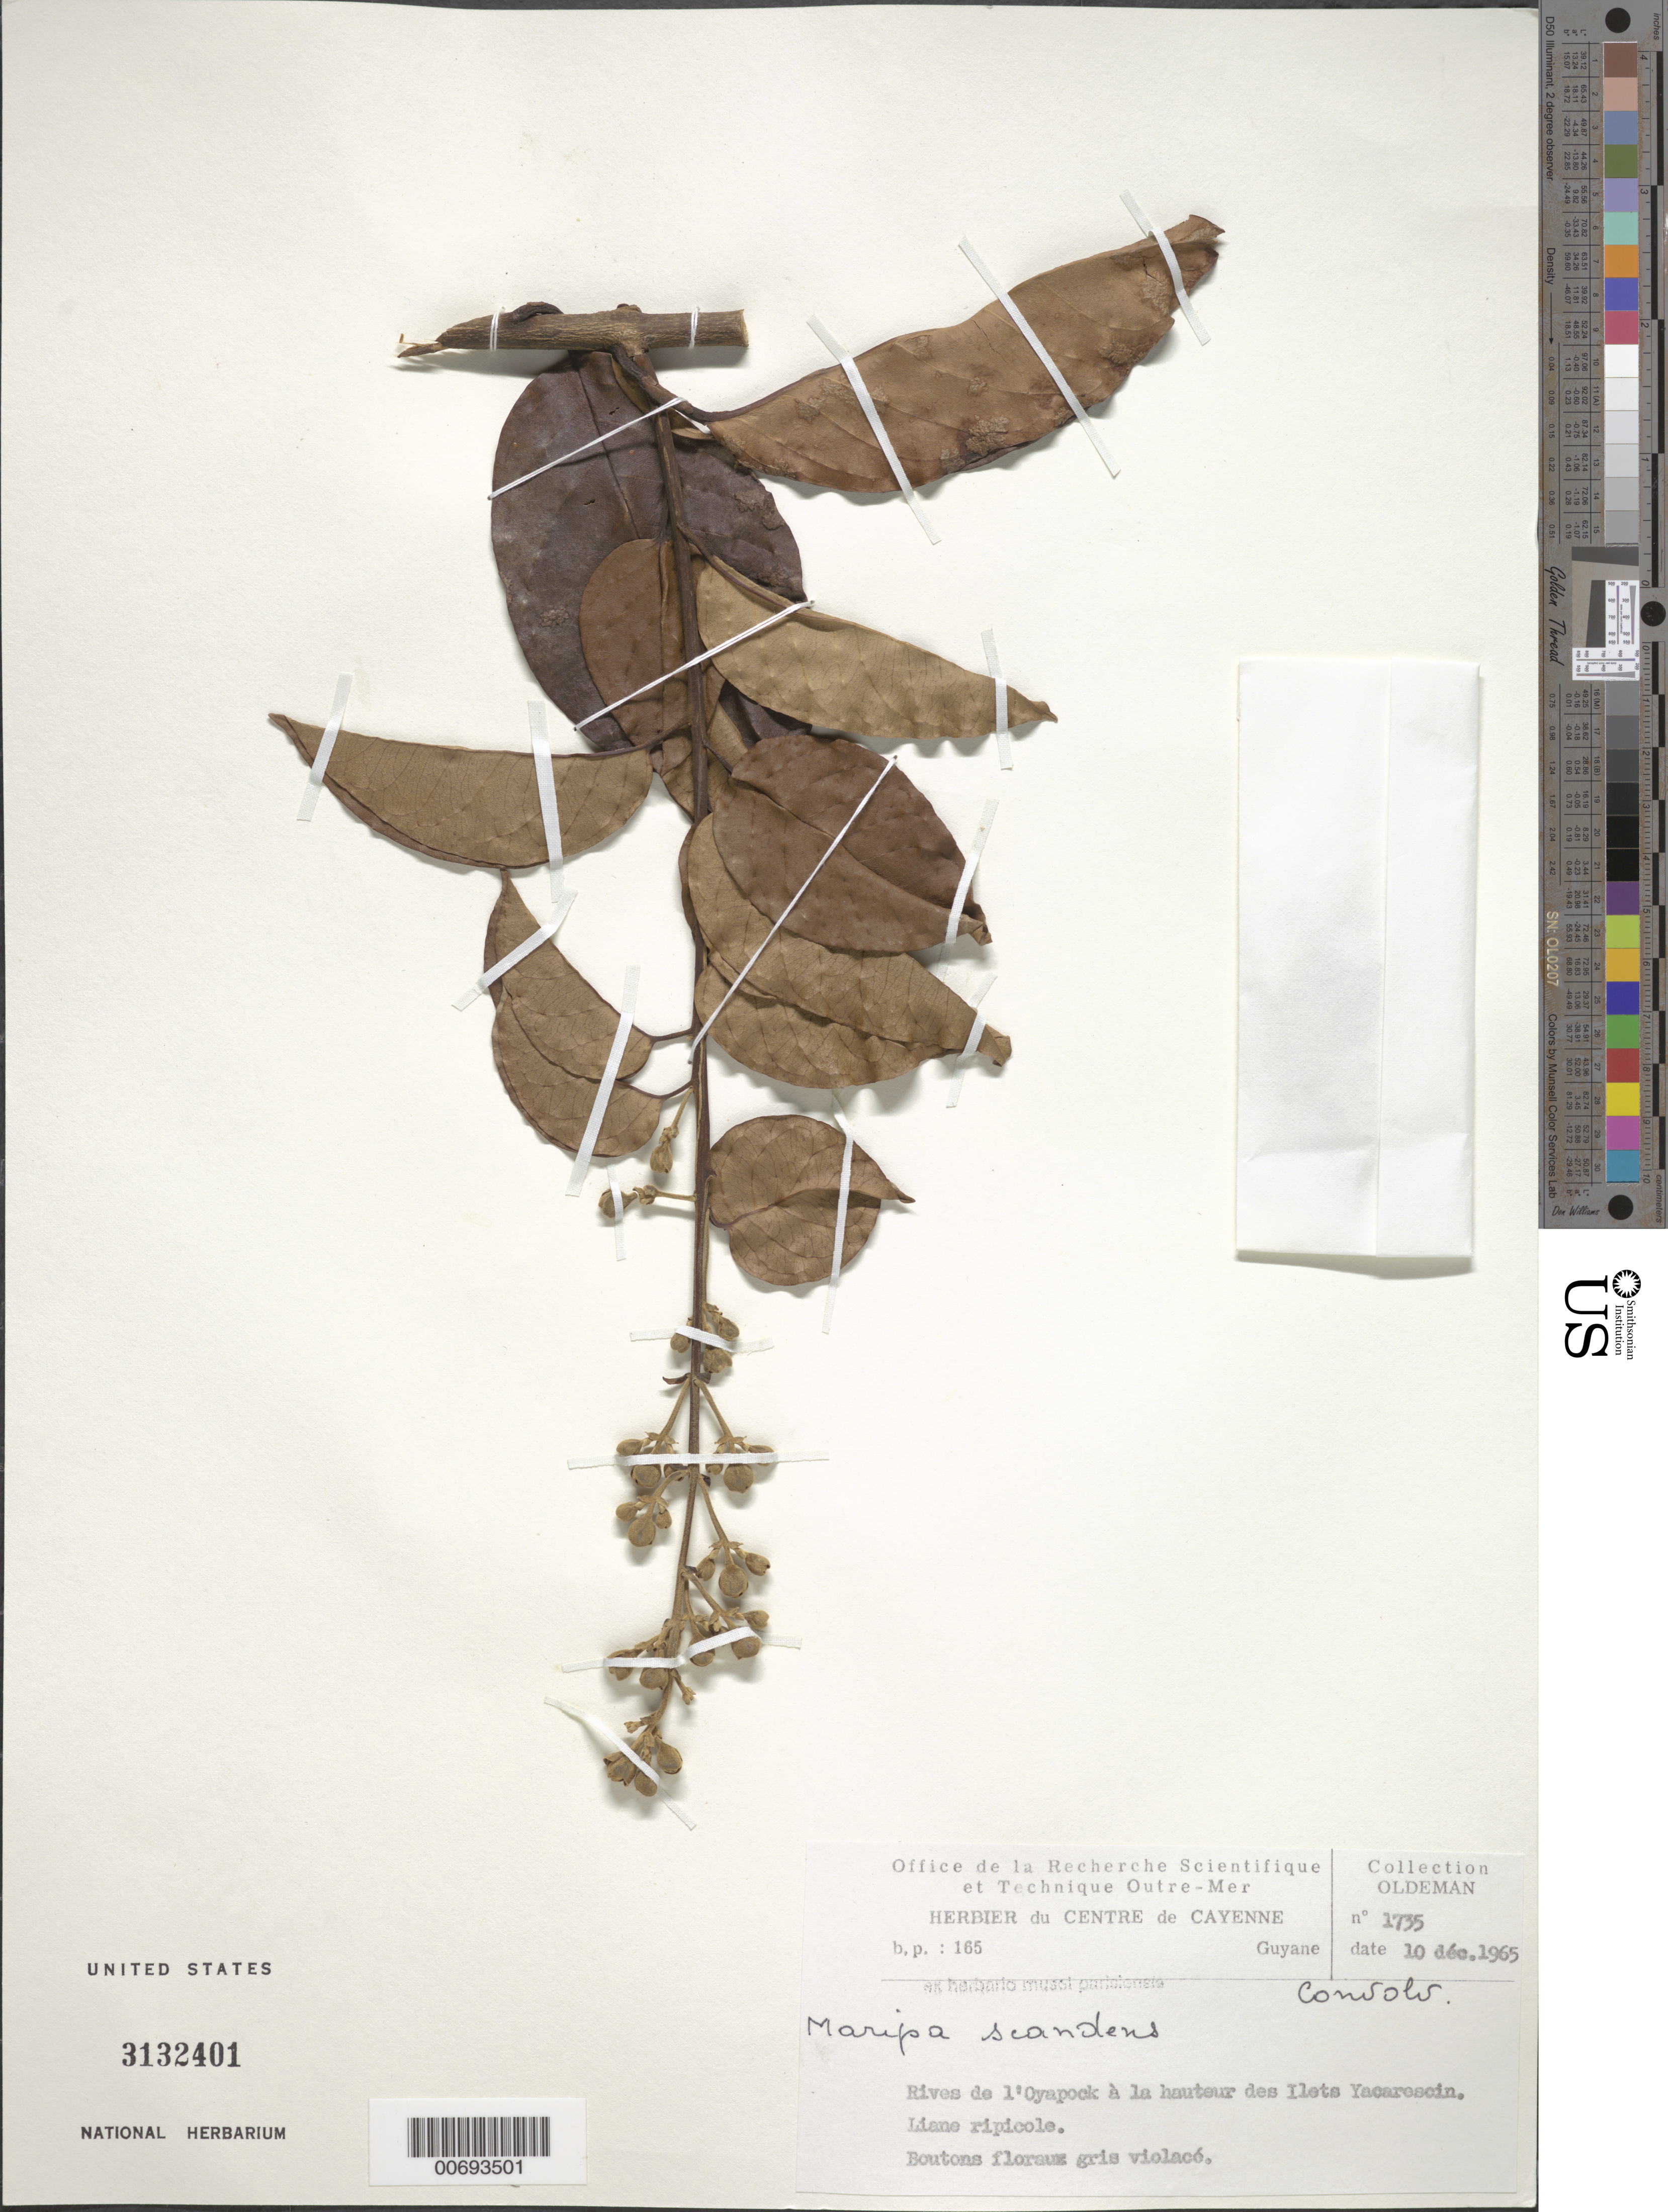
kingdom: Plantae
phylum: Tracheophyta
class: Magnoliopsida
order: Solanales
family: Convolvulaceae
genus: Maripa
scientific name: Maripa scandens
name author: Aubl.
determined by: Staples, G. W.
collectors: R. Oldeman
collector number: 1735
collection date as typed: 10-Dec-65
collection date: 1965-12-10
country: French Guiana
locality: Rives de l'Oyapock à la hauteur des Ilets Yacaresein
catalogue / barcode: US 3132401